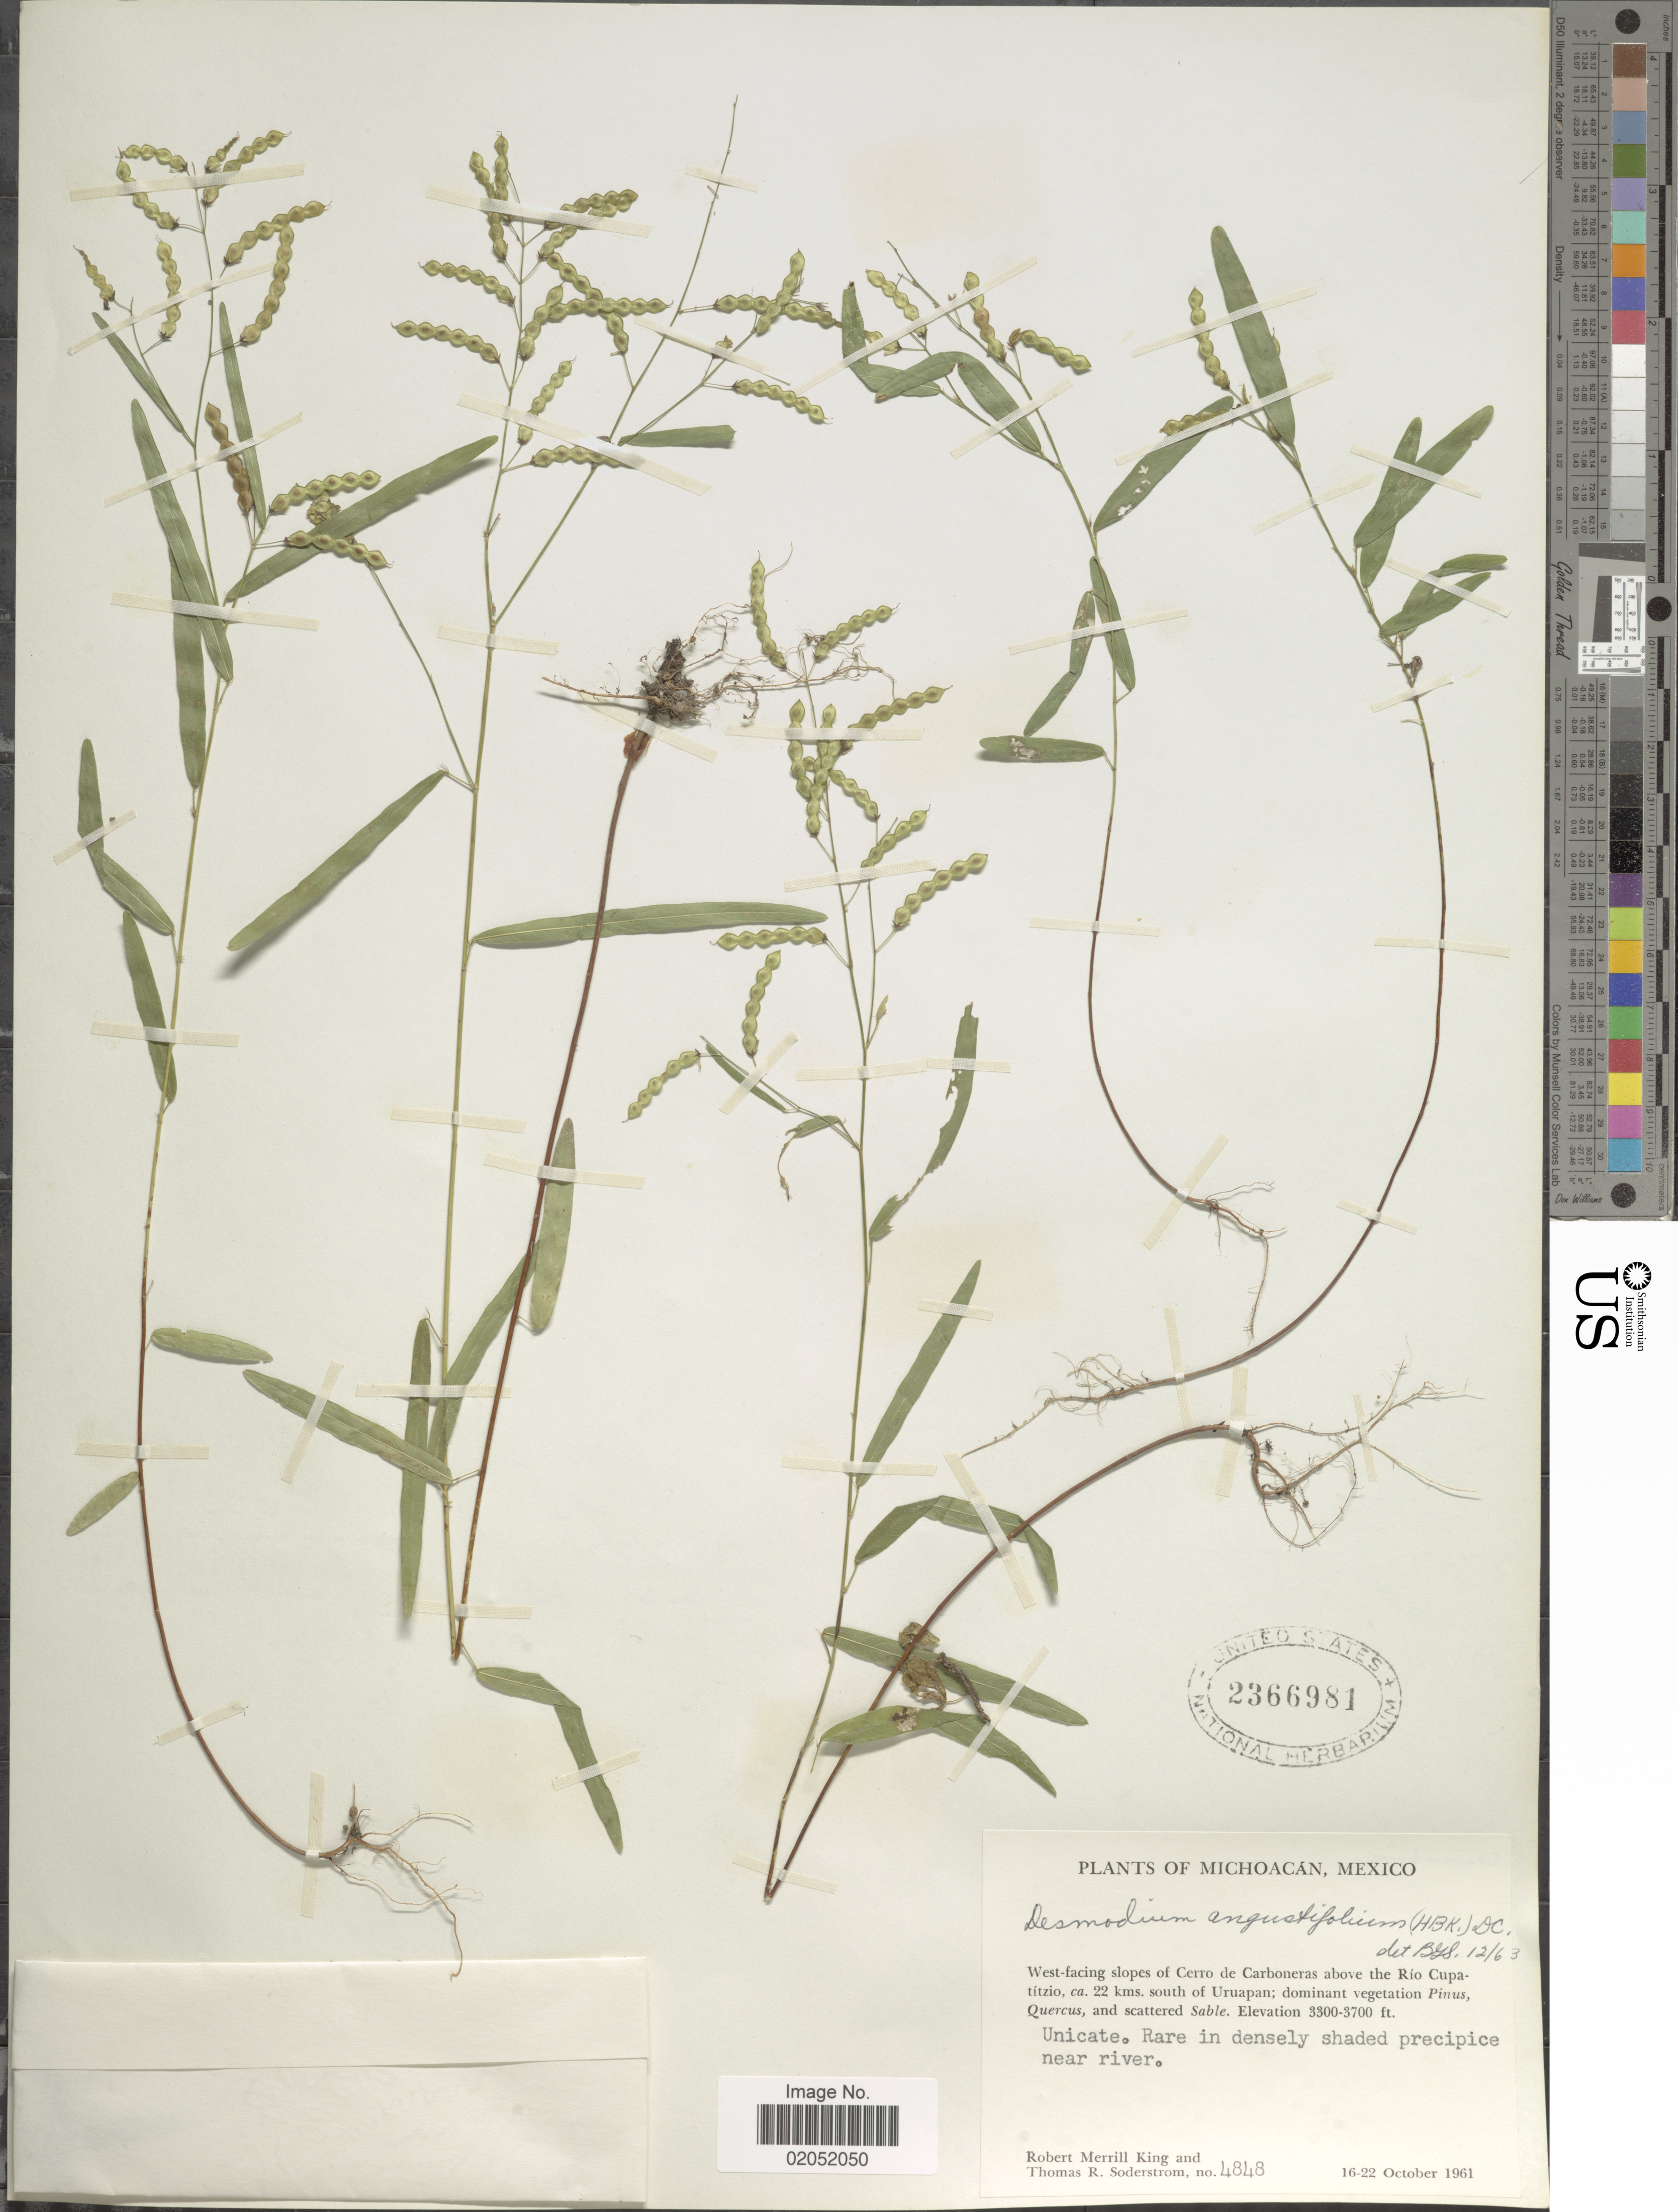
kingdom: Plantae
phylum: Tracheophyta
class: Magnoliopsida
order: Fabales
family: Fabaceae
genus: Desmodium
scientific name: Desmodium angustifolium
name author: (Kunth) DC.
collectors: R. M. King & T. R. Soderstrom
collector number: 4848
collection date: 1961-10-16/1961-10-22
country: Mexico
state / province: Michoacán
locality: Cerro de Carboneras above the Rio Cupatzio, ca. 22 kms. south of Uruapan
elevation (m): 1006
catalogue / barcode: US 2366981